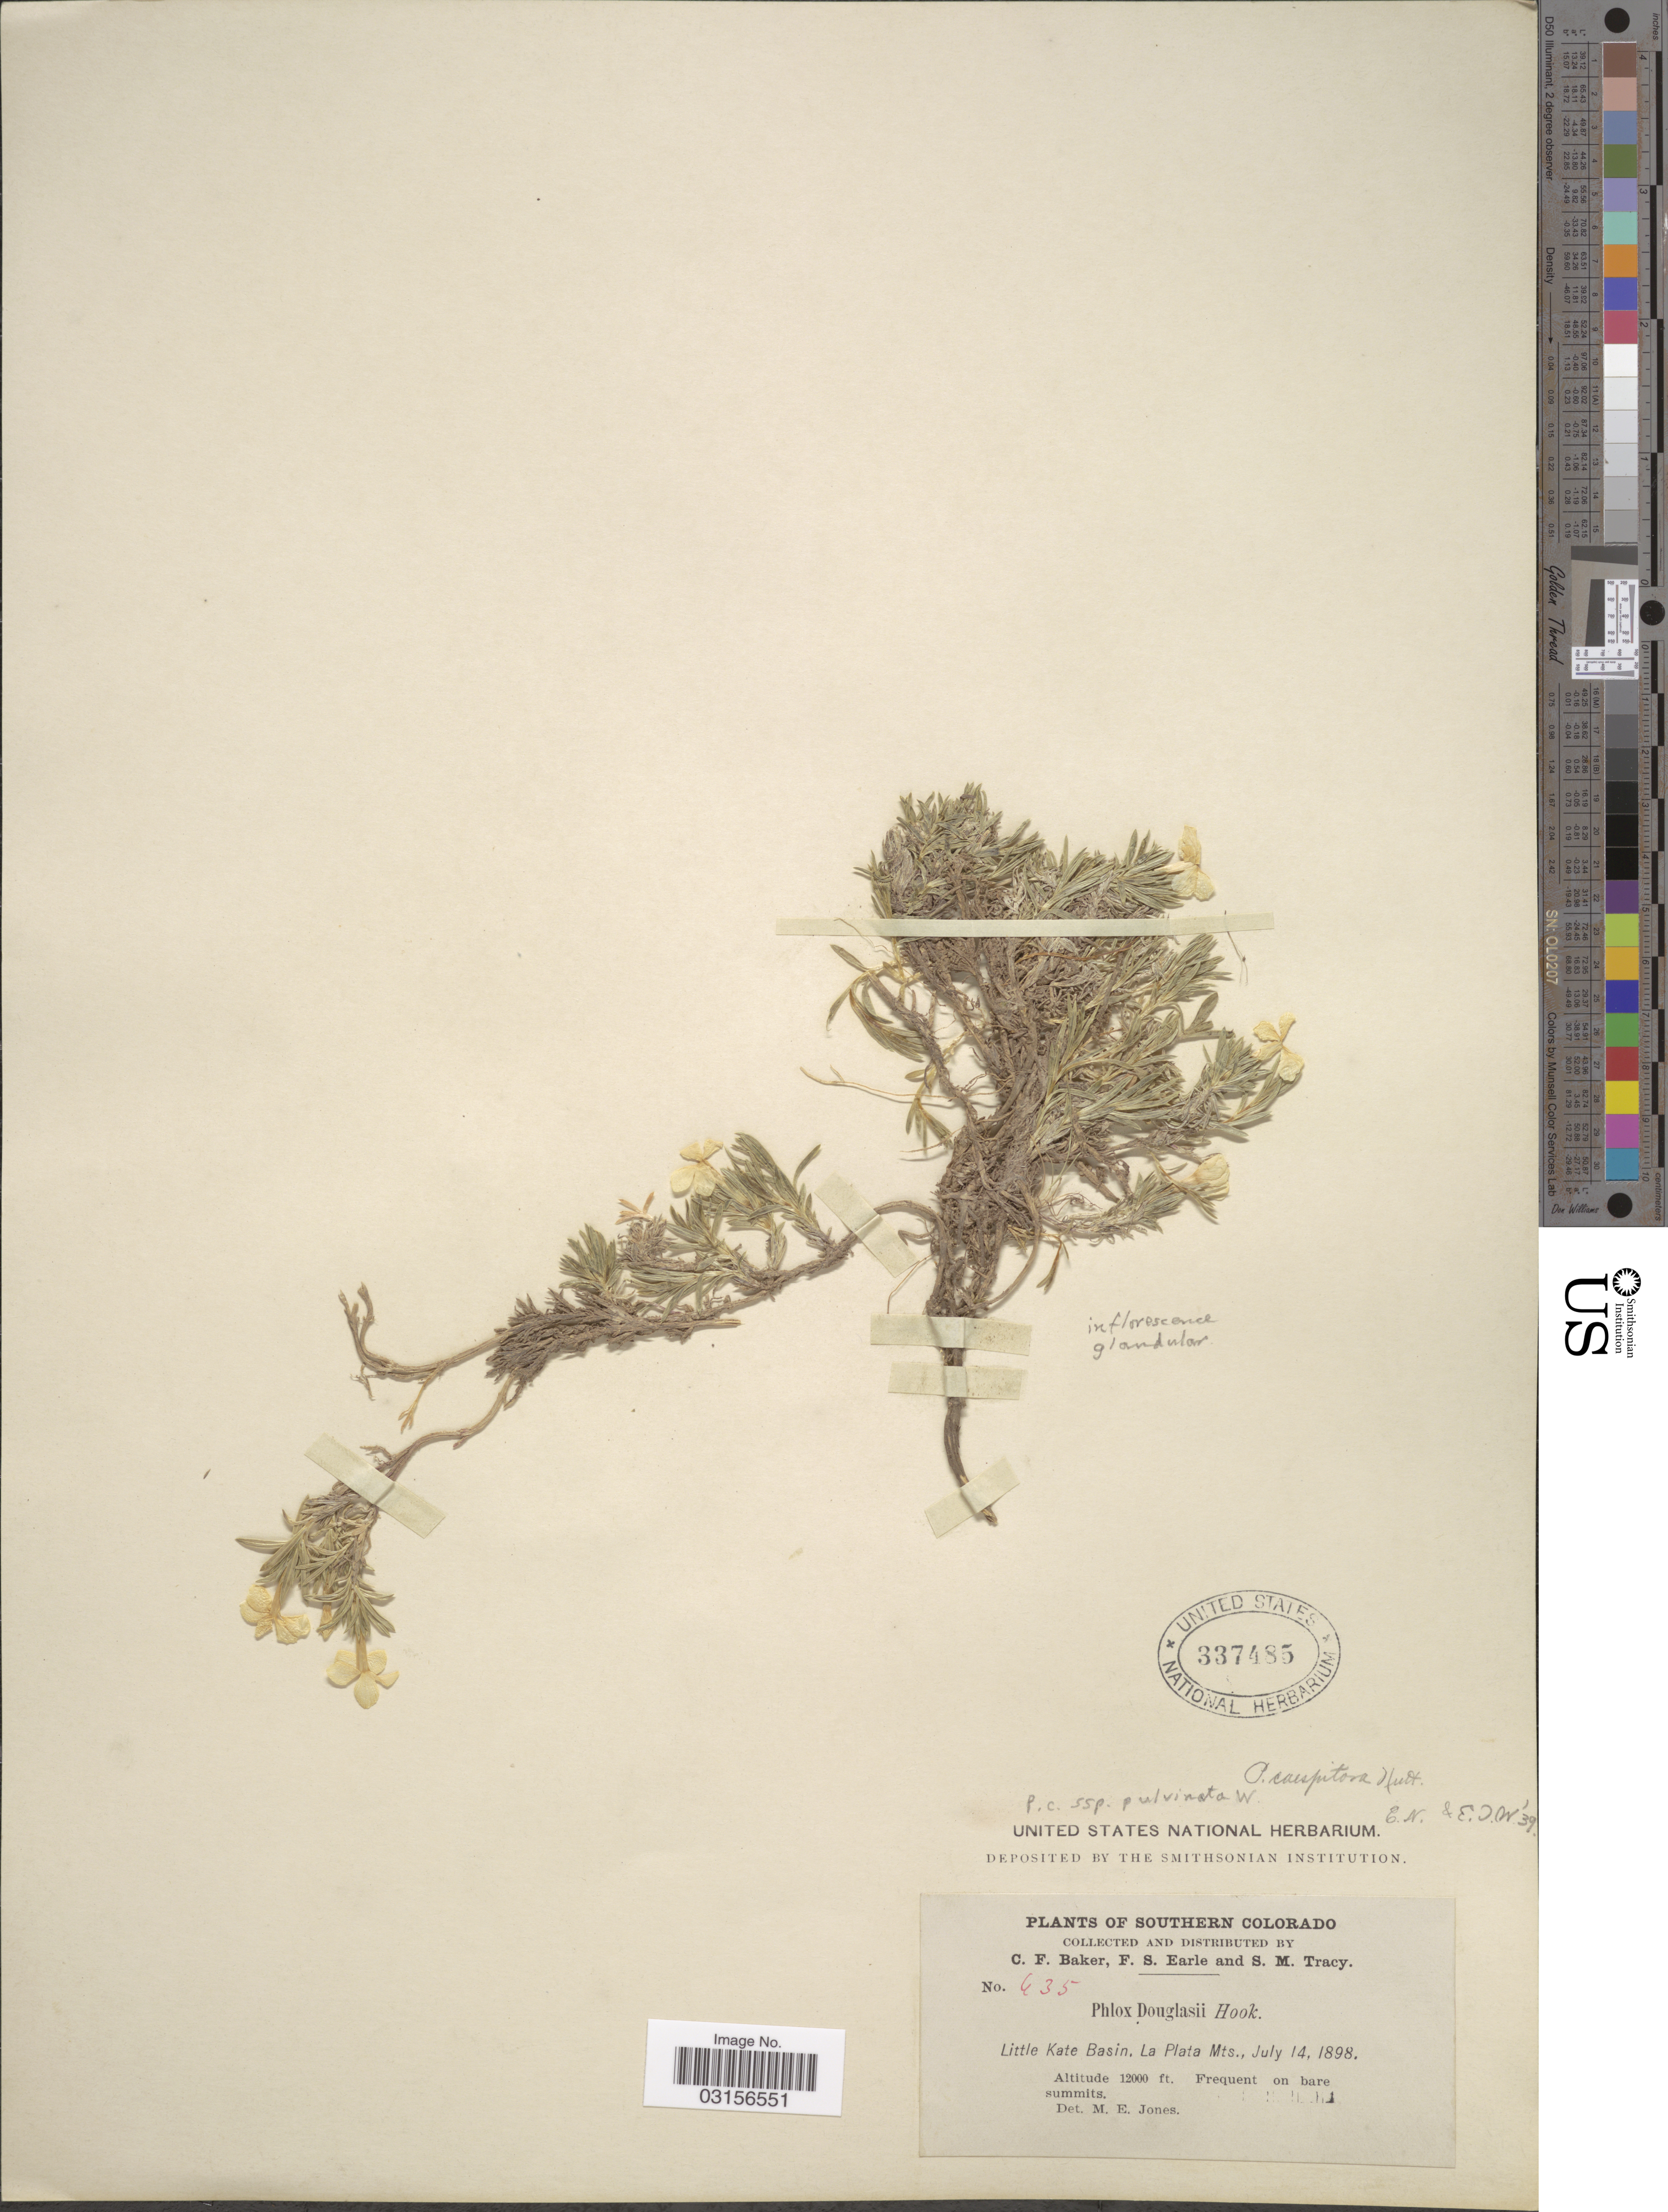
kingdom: Plantae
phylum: Tracheophyta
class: Magnoliopsida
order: Ericales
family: Polemoniaceae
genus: Phlox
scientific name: Phlox condensata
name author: (A. Gray) E.E. Nelson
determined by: Mayfield, M. H.; Ferguson, C. J.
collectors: C. F. Baker, F. S. Earle & S. M. Tracy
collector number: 635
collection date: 1898-07-14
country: United States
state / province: Colorado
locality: Southern Colorado. Little Kate Basin, La Plata Mts.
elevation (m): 3658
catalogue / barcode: US 337485